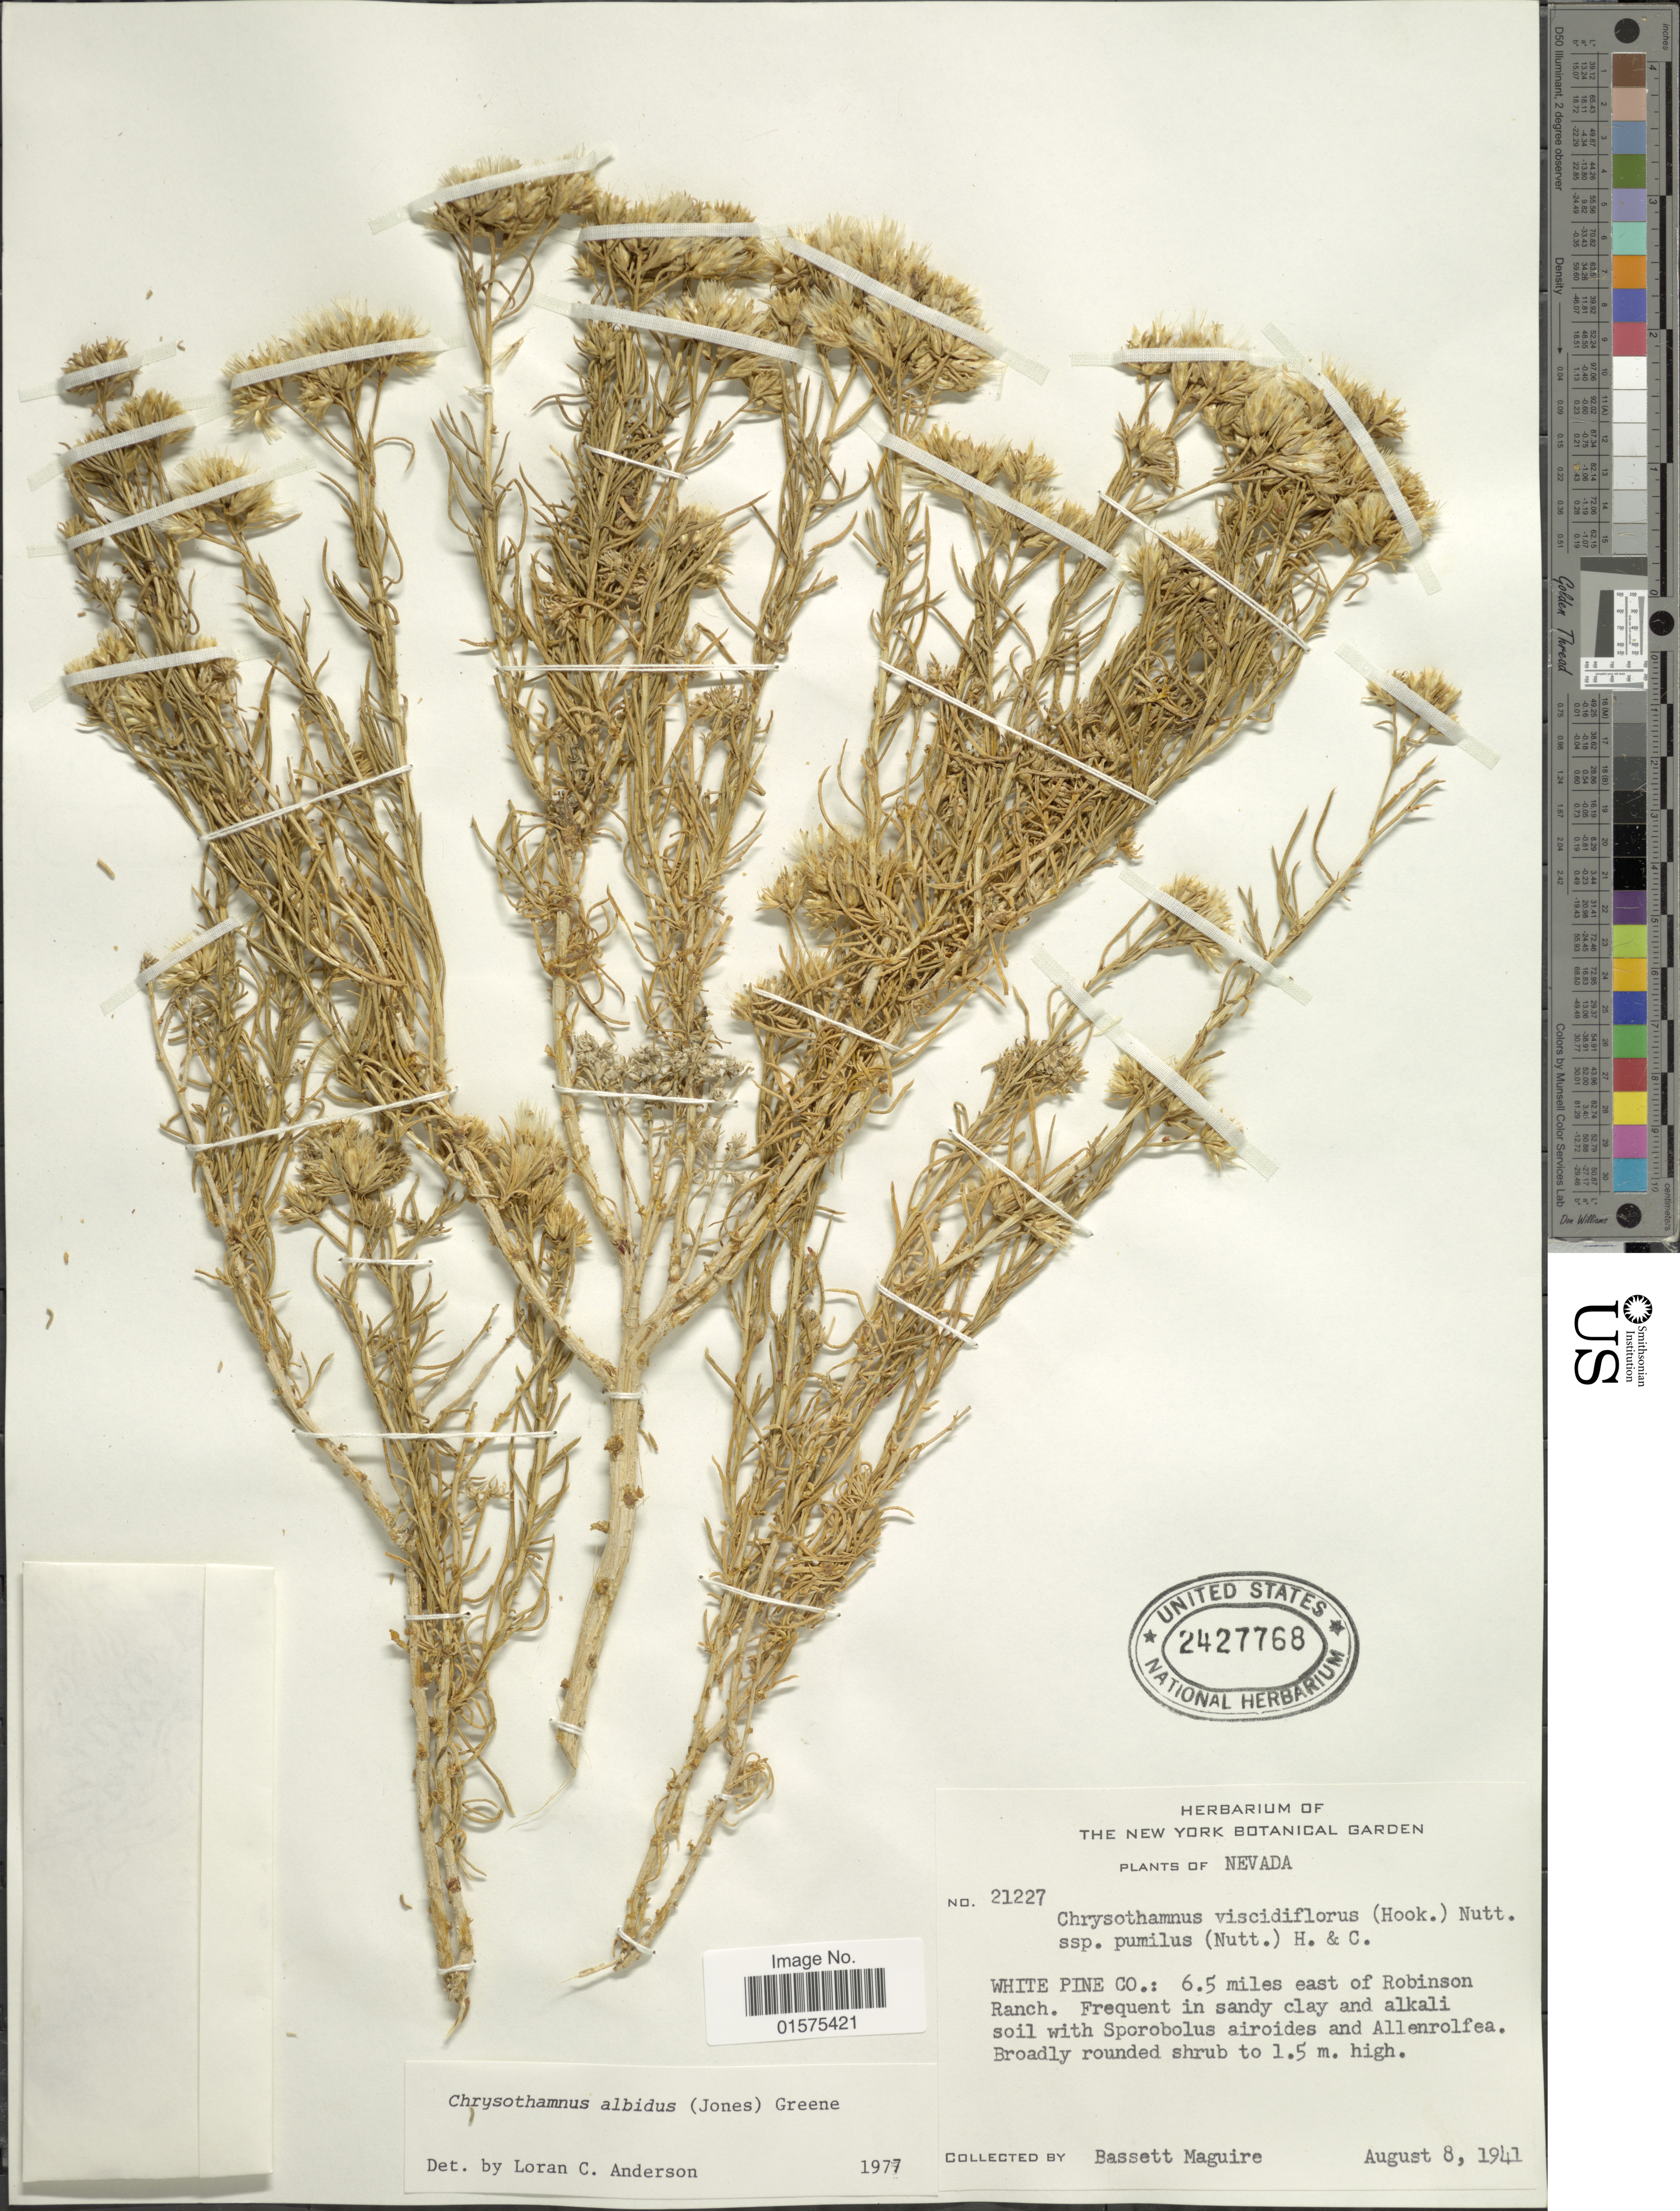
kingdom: Plantae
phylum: Tracheophyta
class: Magnoliopsida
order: Asterales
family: Asteraceae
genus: Ericameria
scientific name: Ericameria albida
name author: (M.E. Jones ex A. Gray) L.C. Anderson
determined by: Urbatsch, Lowell E., Curator (LSU), Louisiana State University (UNITED STATES)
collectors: B. Maguire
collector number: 21227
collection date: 1941-08-08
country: United States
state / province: Nevada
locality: White Pine Co.: 6.5 miles east of Robinson Ranch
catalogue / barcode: US 2427768